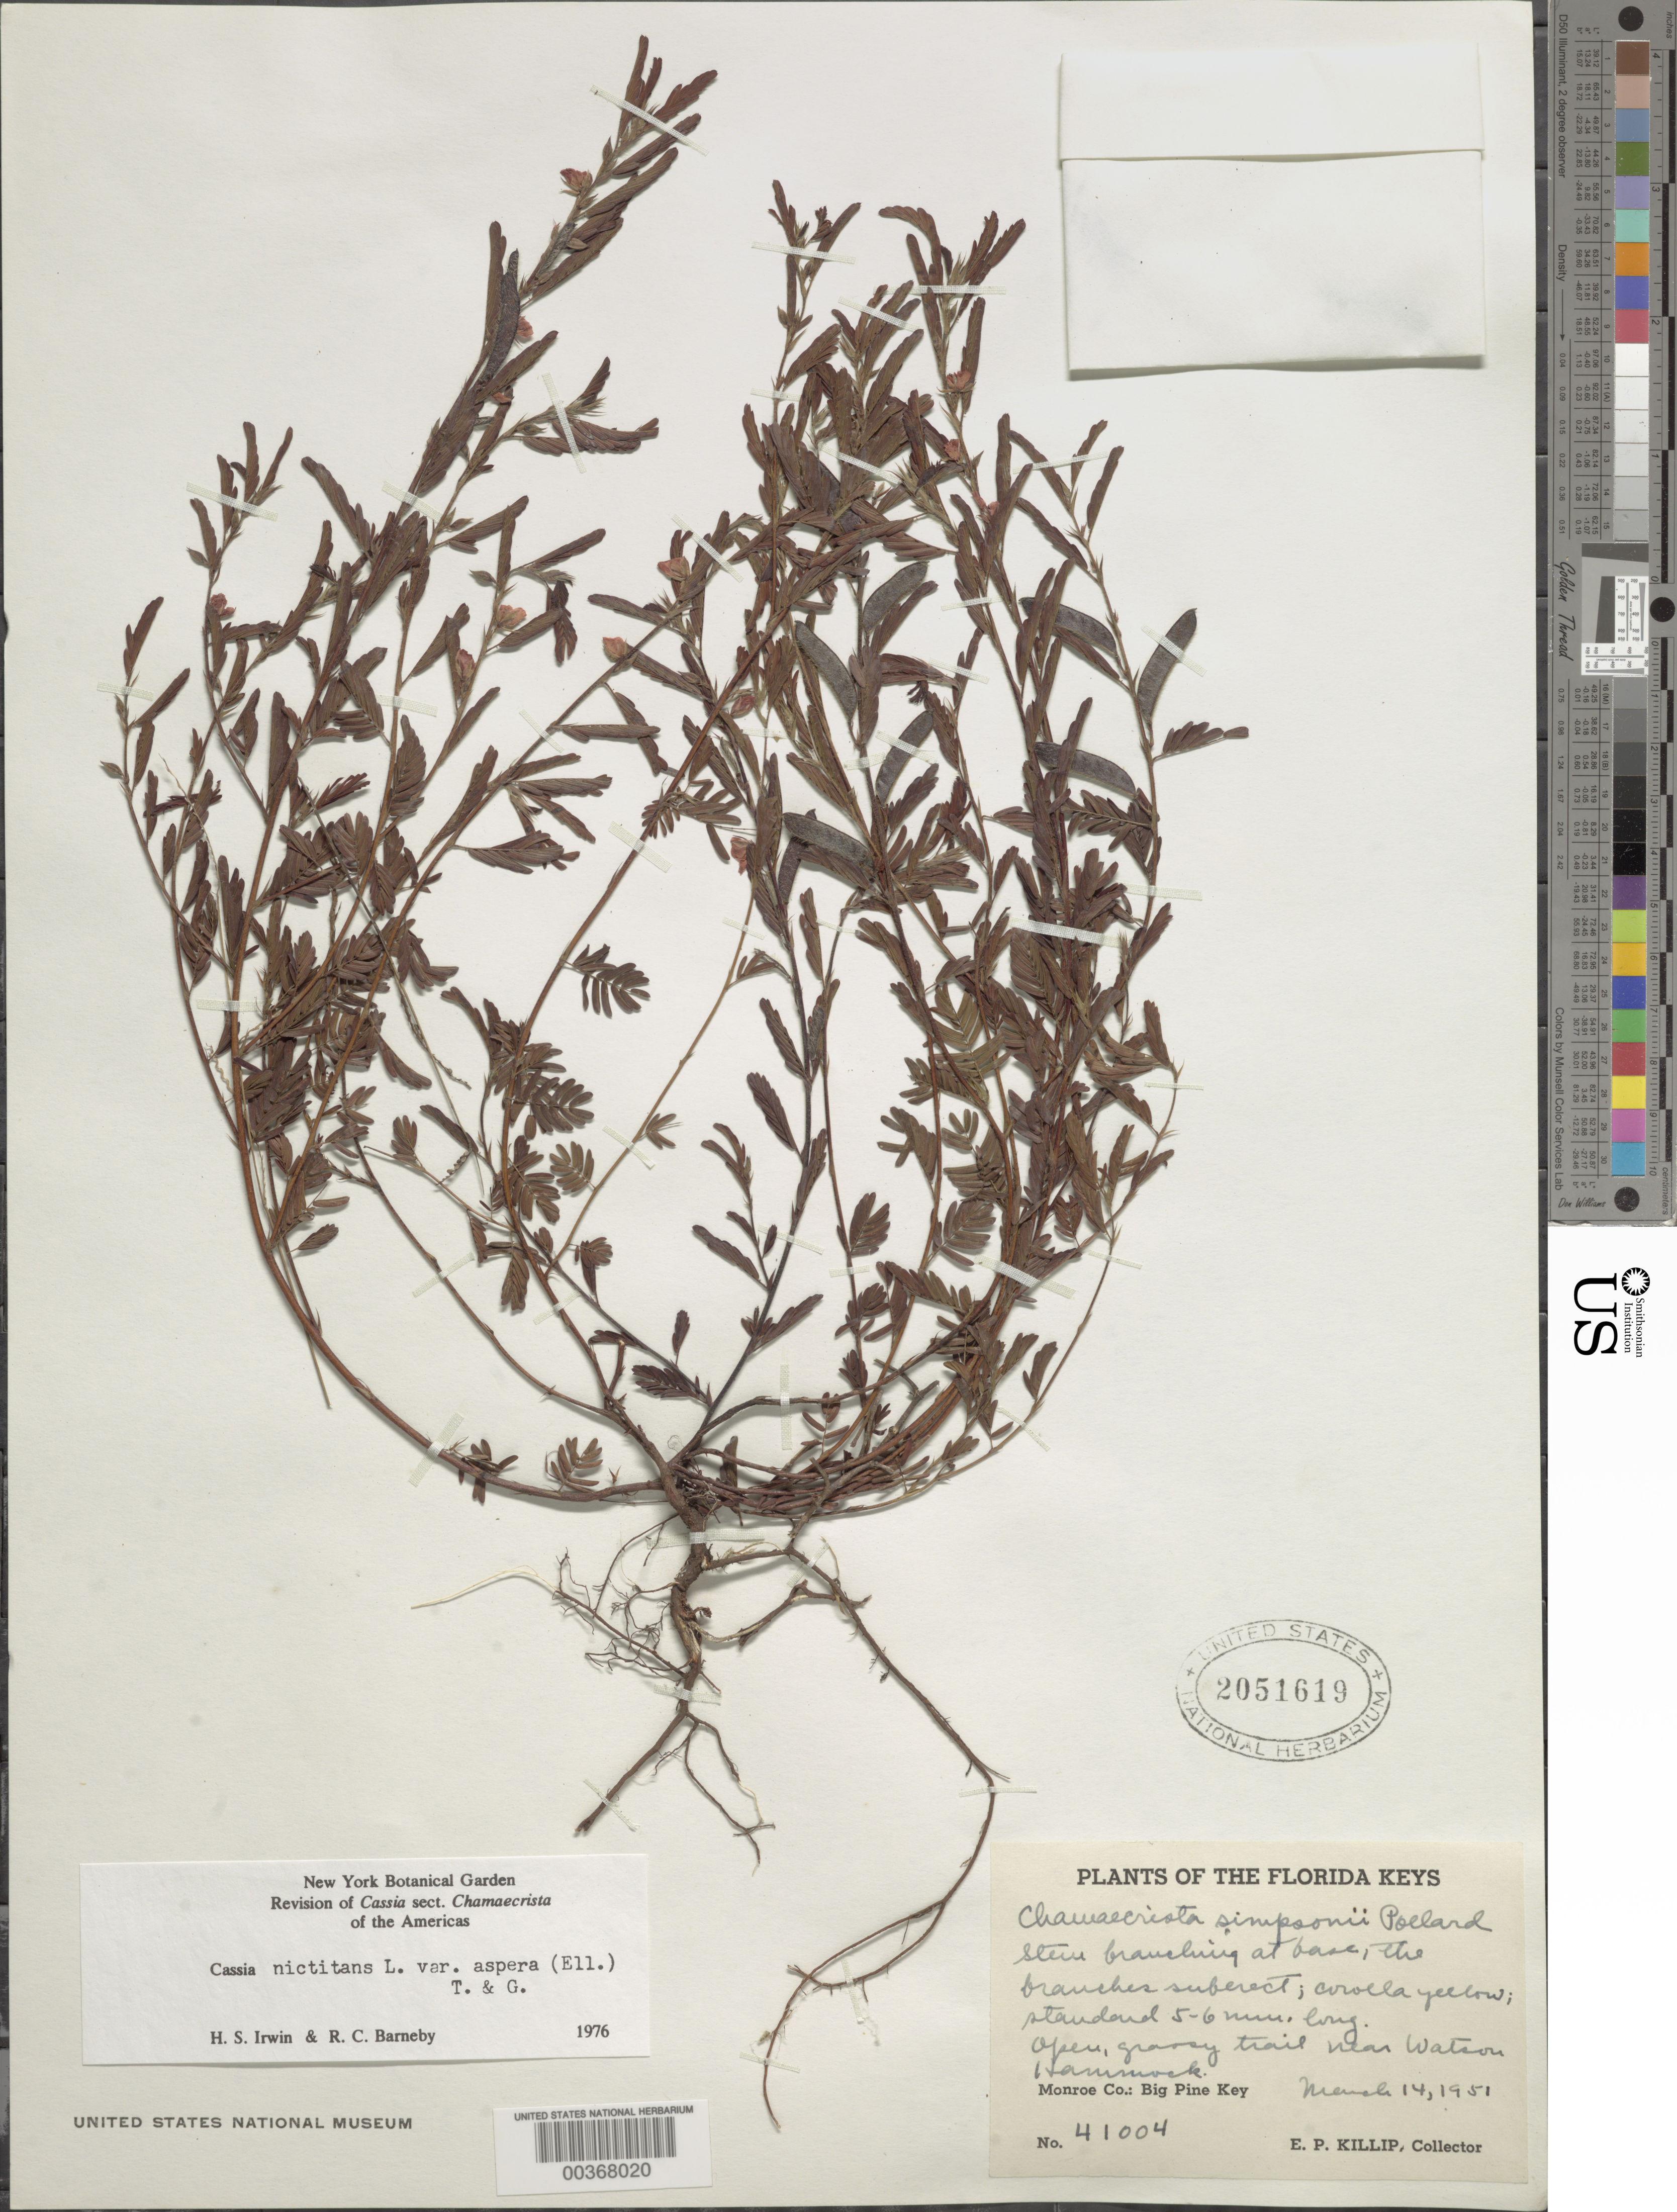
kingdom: Plantae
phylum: Tracheophyta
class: Magnoliopsida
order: Fabales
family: Fabaceae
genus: Chamaecrista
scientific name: Chamaecrista nictitans var. aspera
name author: (Muhl. ex Elliot) H.S. Irwin & Barneby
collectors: E. P. Killip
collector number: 41004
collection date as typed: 14 Mar 1951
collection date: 1951-03-14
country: United States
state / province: Florida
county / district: Monroe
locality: Big pine key, trail near watson hammock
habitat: Open, grassy trail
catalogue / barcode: US 2051619